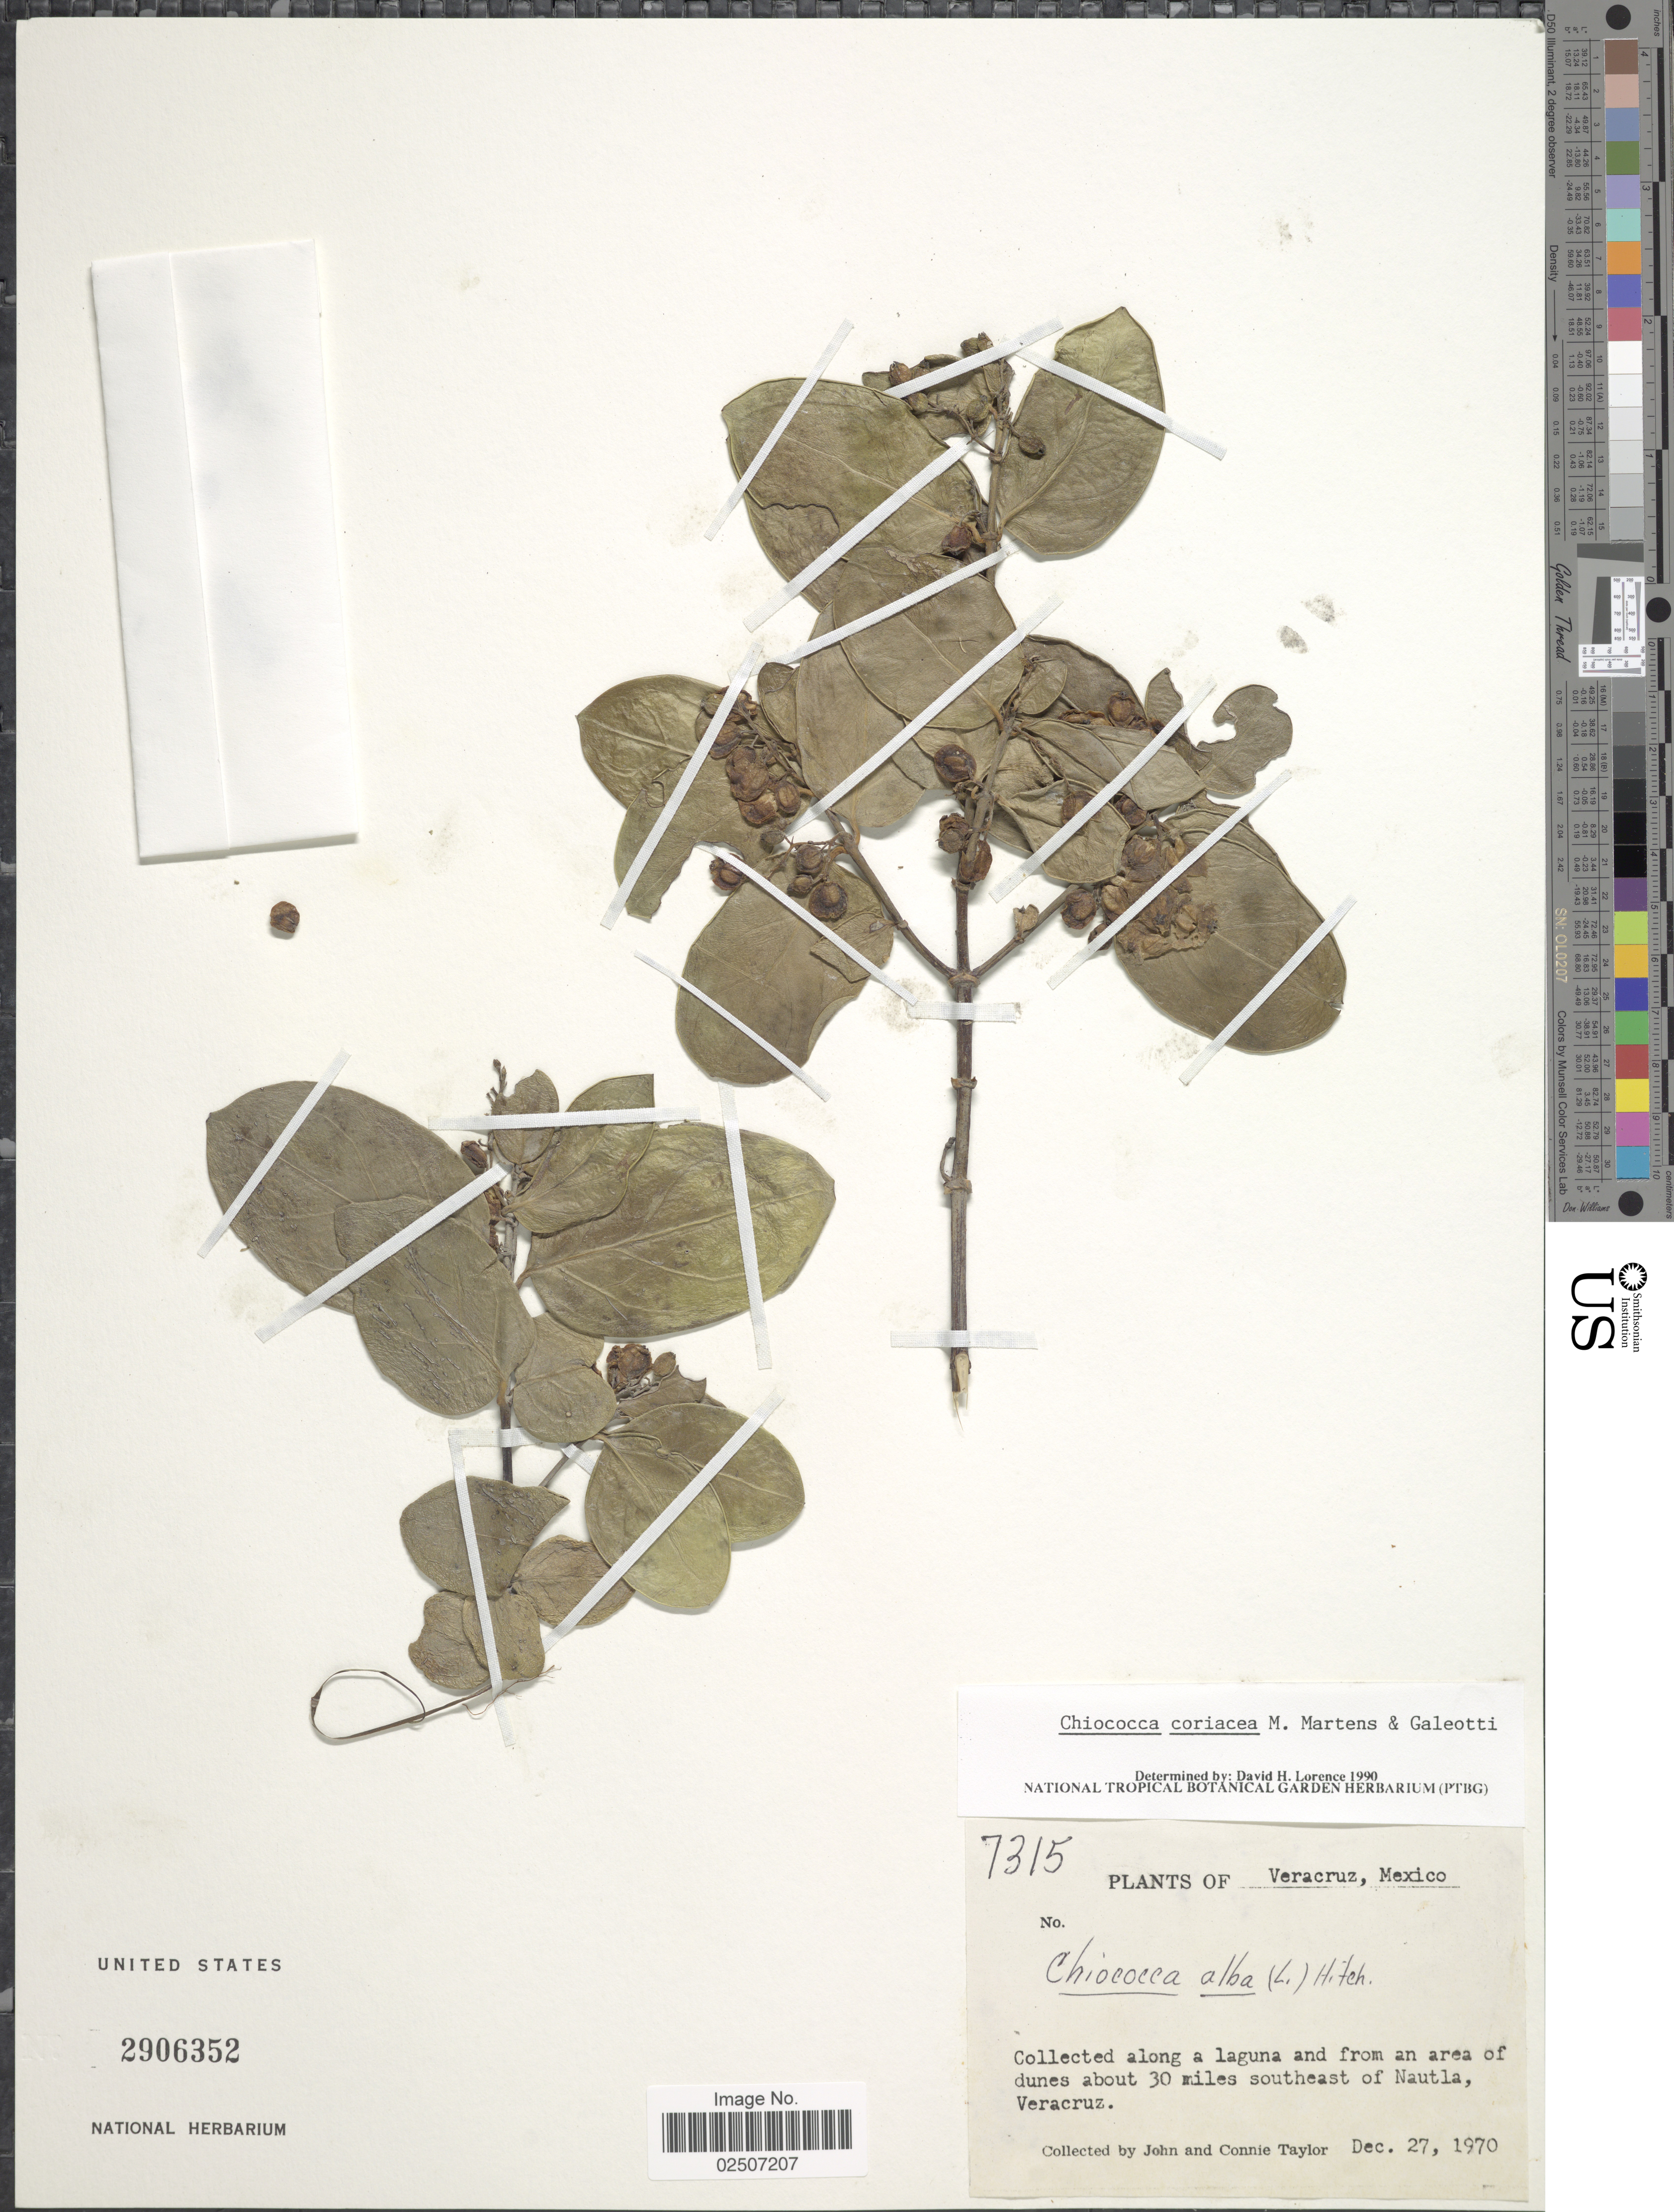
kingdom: Plantae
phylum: Tracheophyta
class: Magnoliopsida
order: Gentianales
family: Rubiaceae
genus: Chiococca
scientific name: Chiococca coriacea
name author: M. Martens & Galeotti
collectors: J. Taylor & C. Taylor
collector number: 7315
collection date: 1970-12-27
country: Mexico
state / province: Veracruz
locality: Veracruz. Collected along a laguna and from area of dunes about 30 miles southeast of Nautla, Veracruz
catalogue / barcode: US 2906352